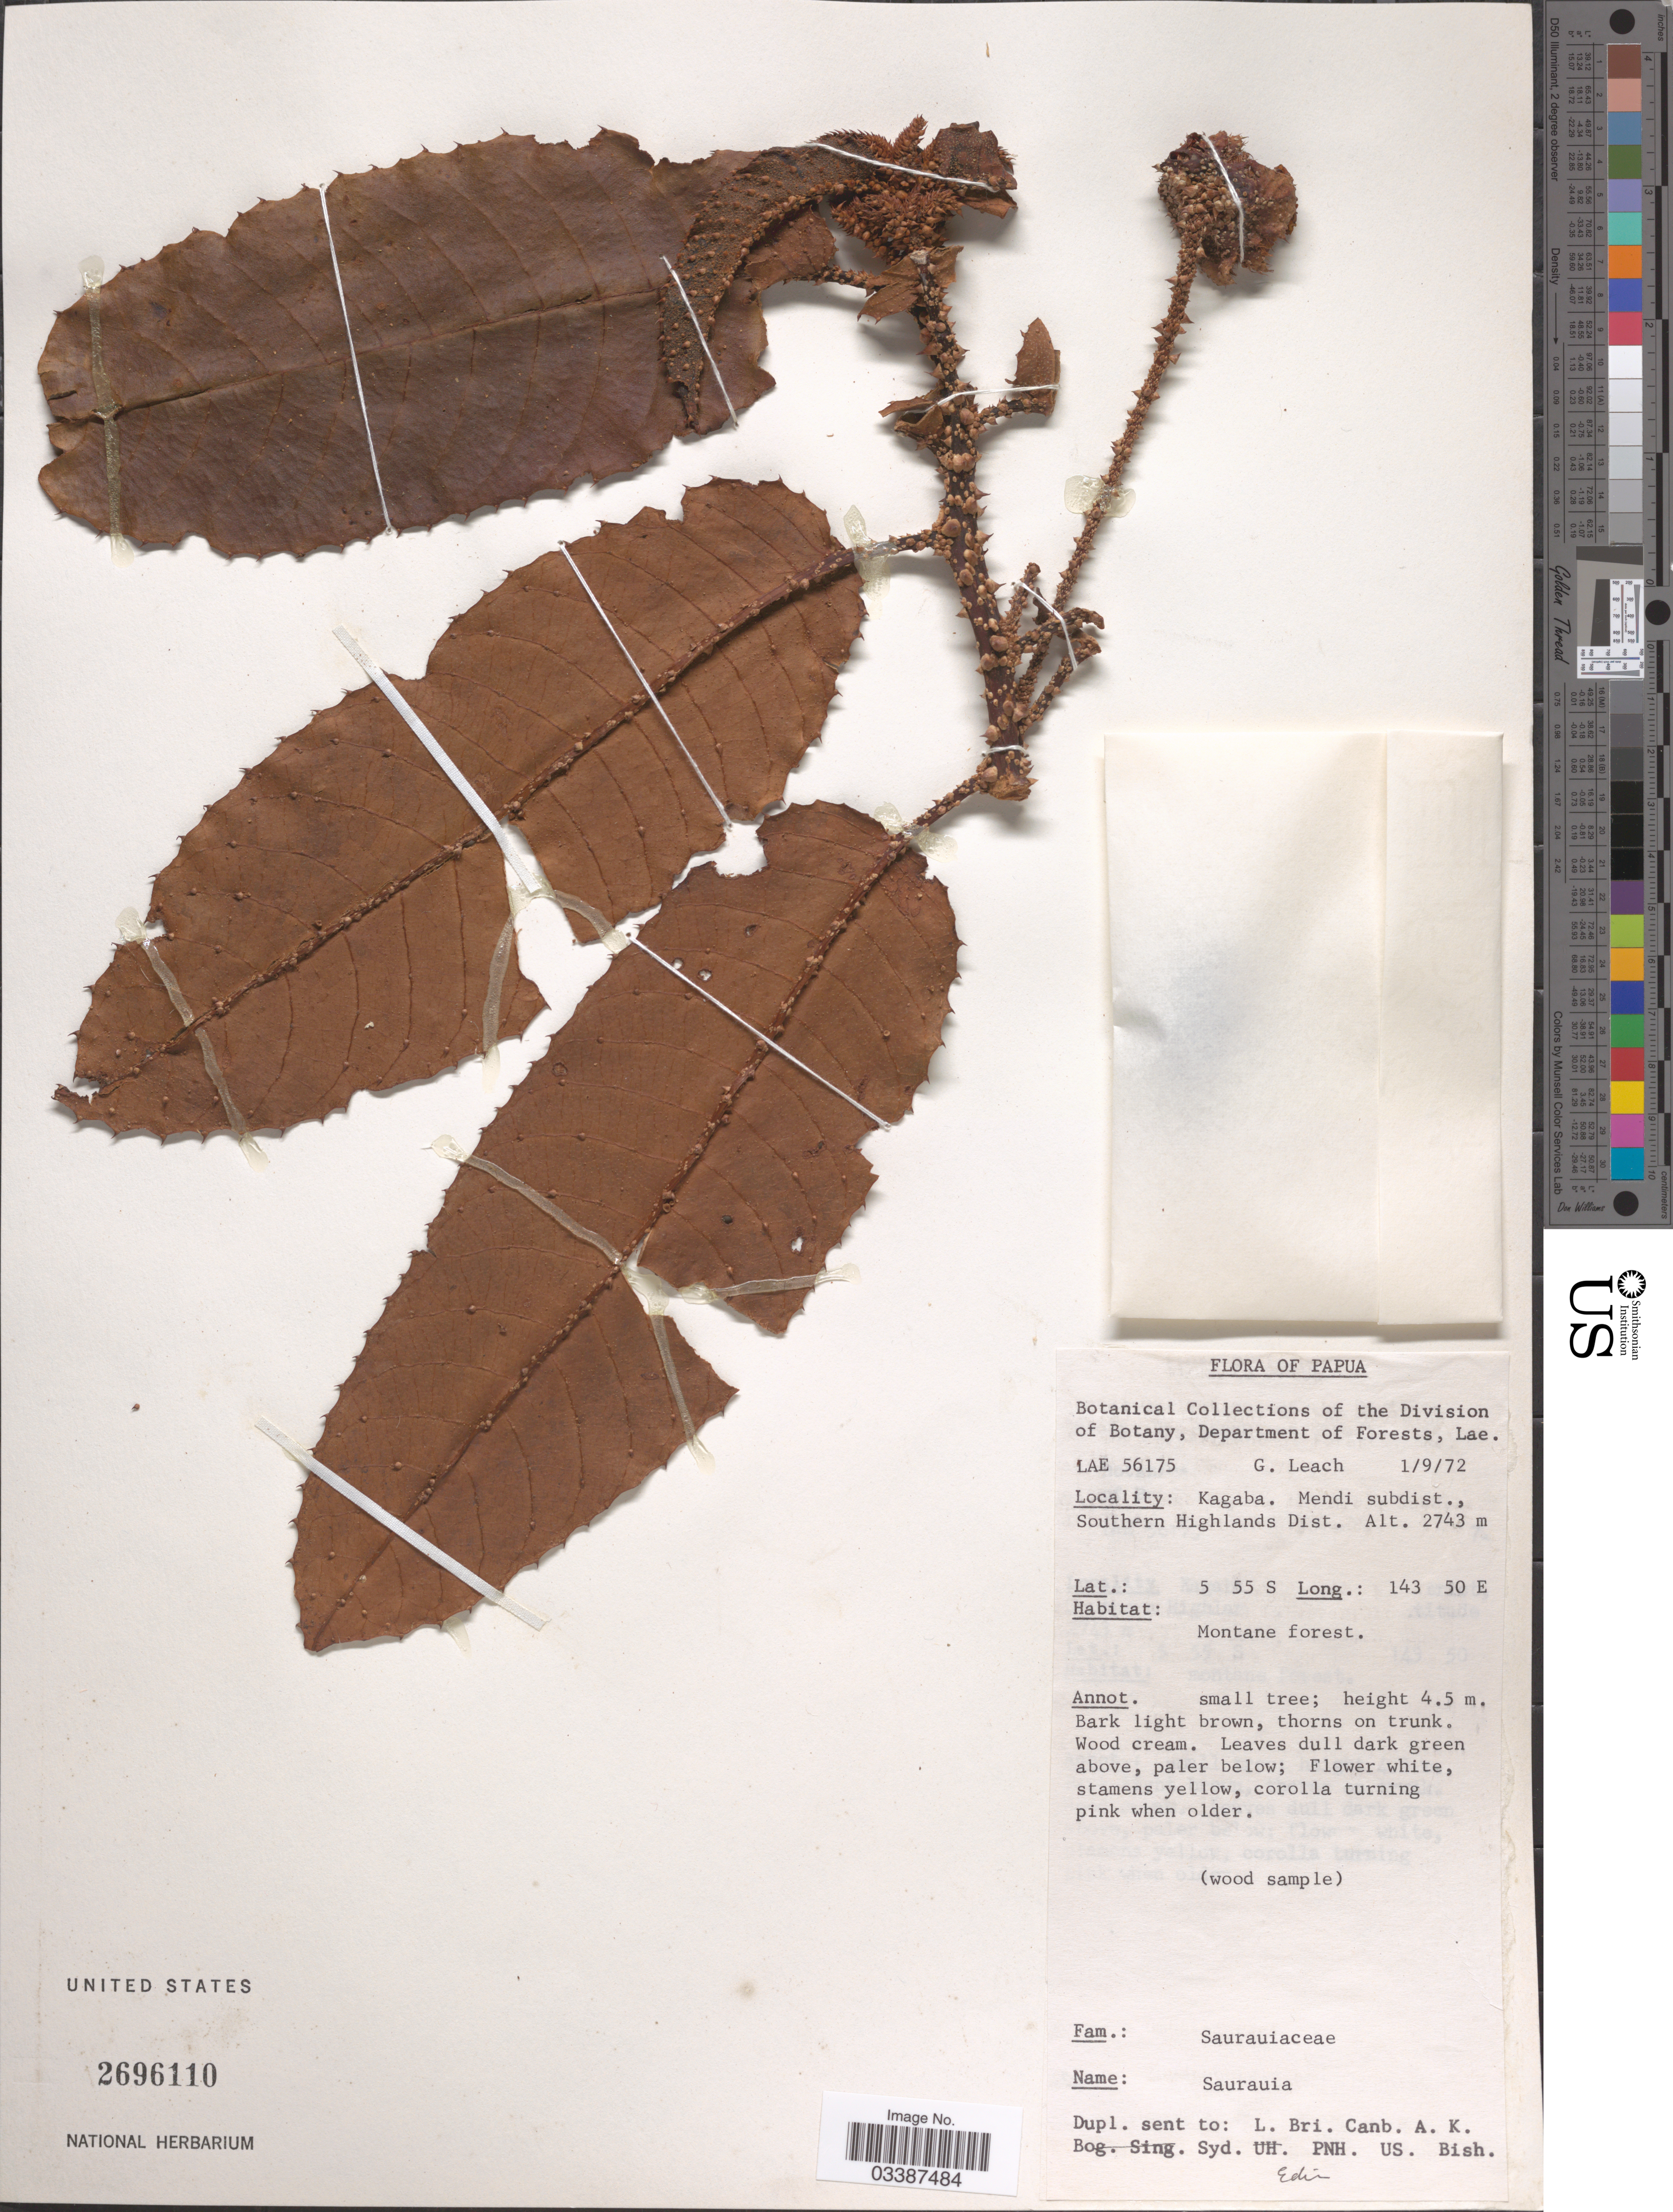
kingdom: Plantae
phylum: Tracheophyta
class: Magnoliopsida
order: Ericales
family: Actinidiaceae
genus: Saurauia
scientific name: Saurauia sp.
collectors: G. Leach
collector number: LAE 56175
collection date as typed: Transcribed d/m/y: 1/9/72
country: Papua New Guinea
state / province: Southern Highlands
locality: Papua. Kagaba. Mendi subdist., Southern Highlands Dist.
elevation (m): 2743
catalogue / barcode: US 2696110